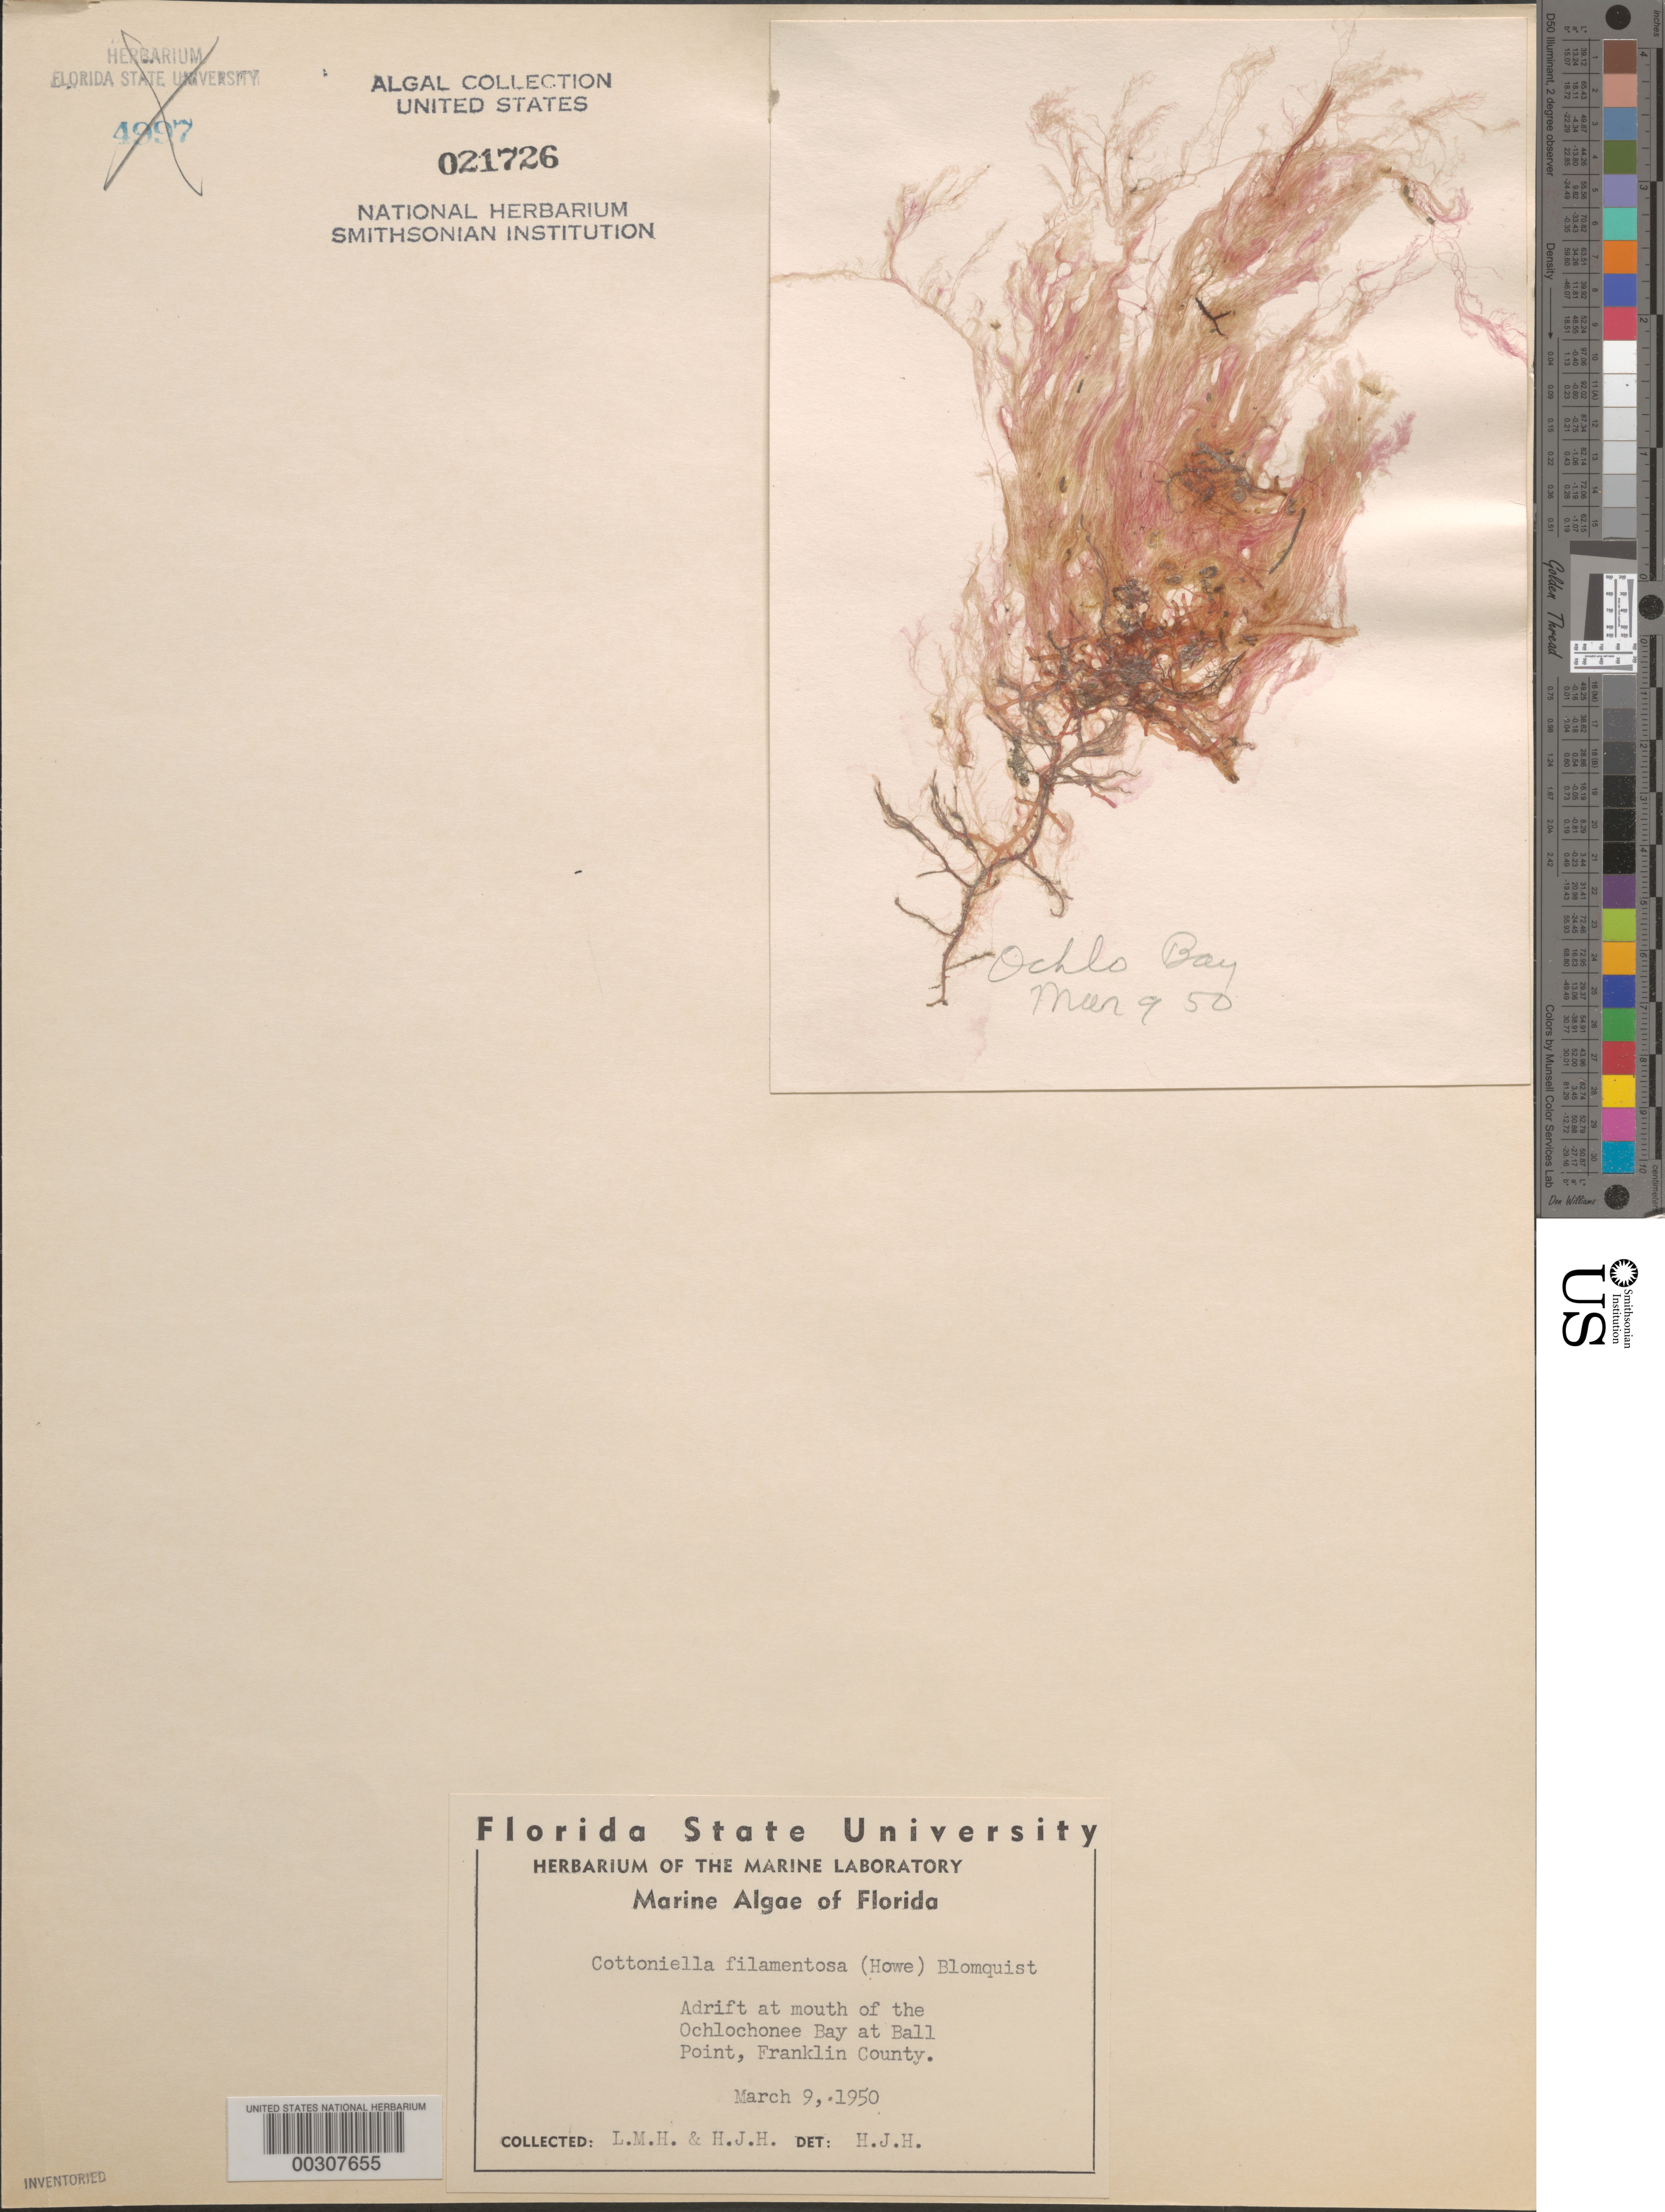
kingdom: Plantae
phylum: Rhodophyta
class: Florideophyceae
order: Ceramiales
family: Sarcomeniaceae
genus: Cottoniella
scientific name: Cottoniella filamentosa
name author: (M. Howe) Børgesen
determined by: Humm, Harold J.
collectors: L. Henry & H. J. Humm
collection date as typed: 09 Mar 1950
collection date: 1950-03-09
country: United States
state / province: Florida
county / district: Franklin County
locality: Ochlockonee Bay mouth at Bald Point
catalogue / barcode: US 21726